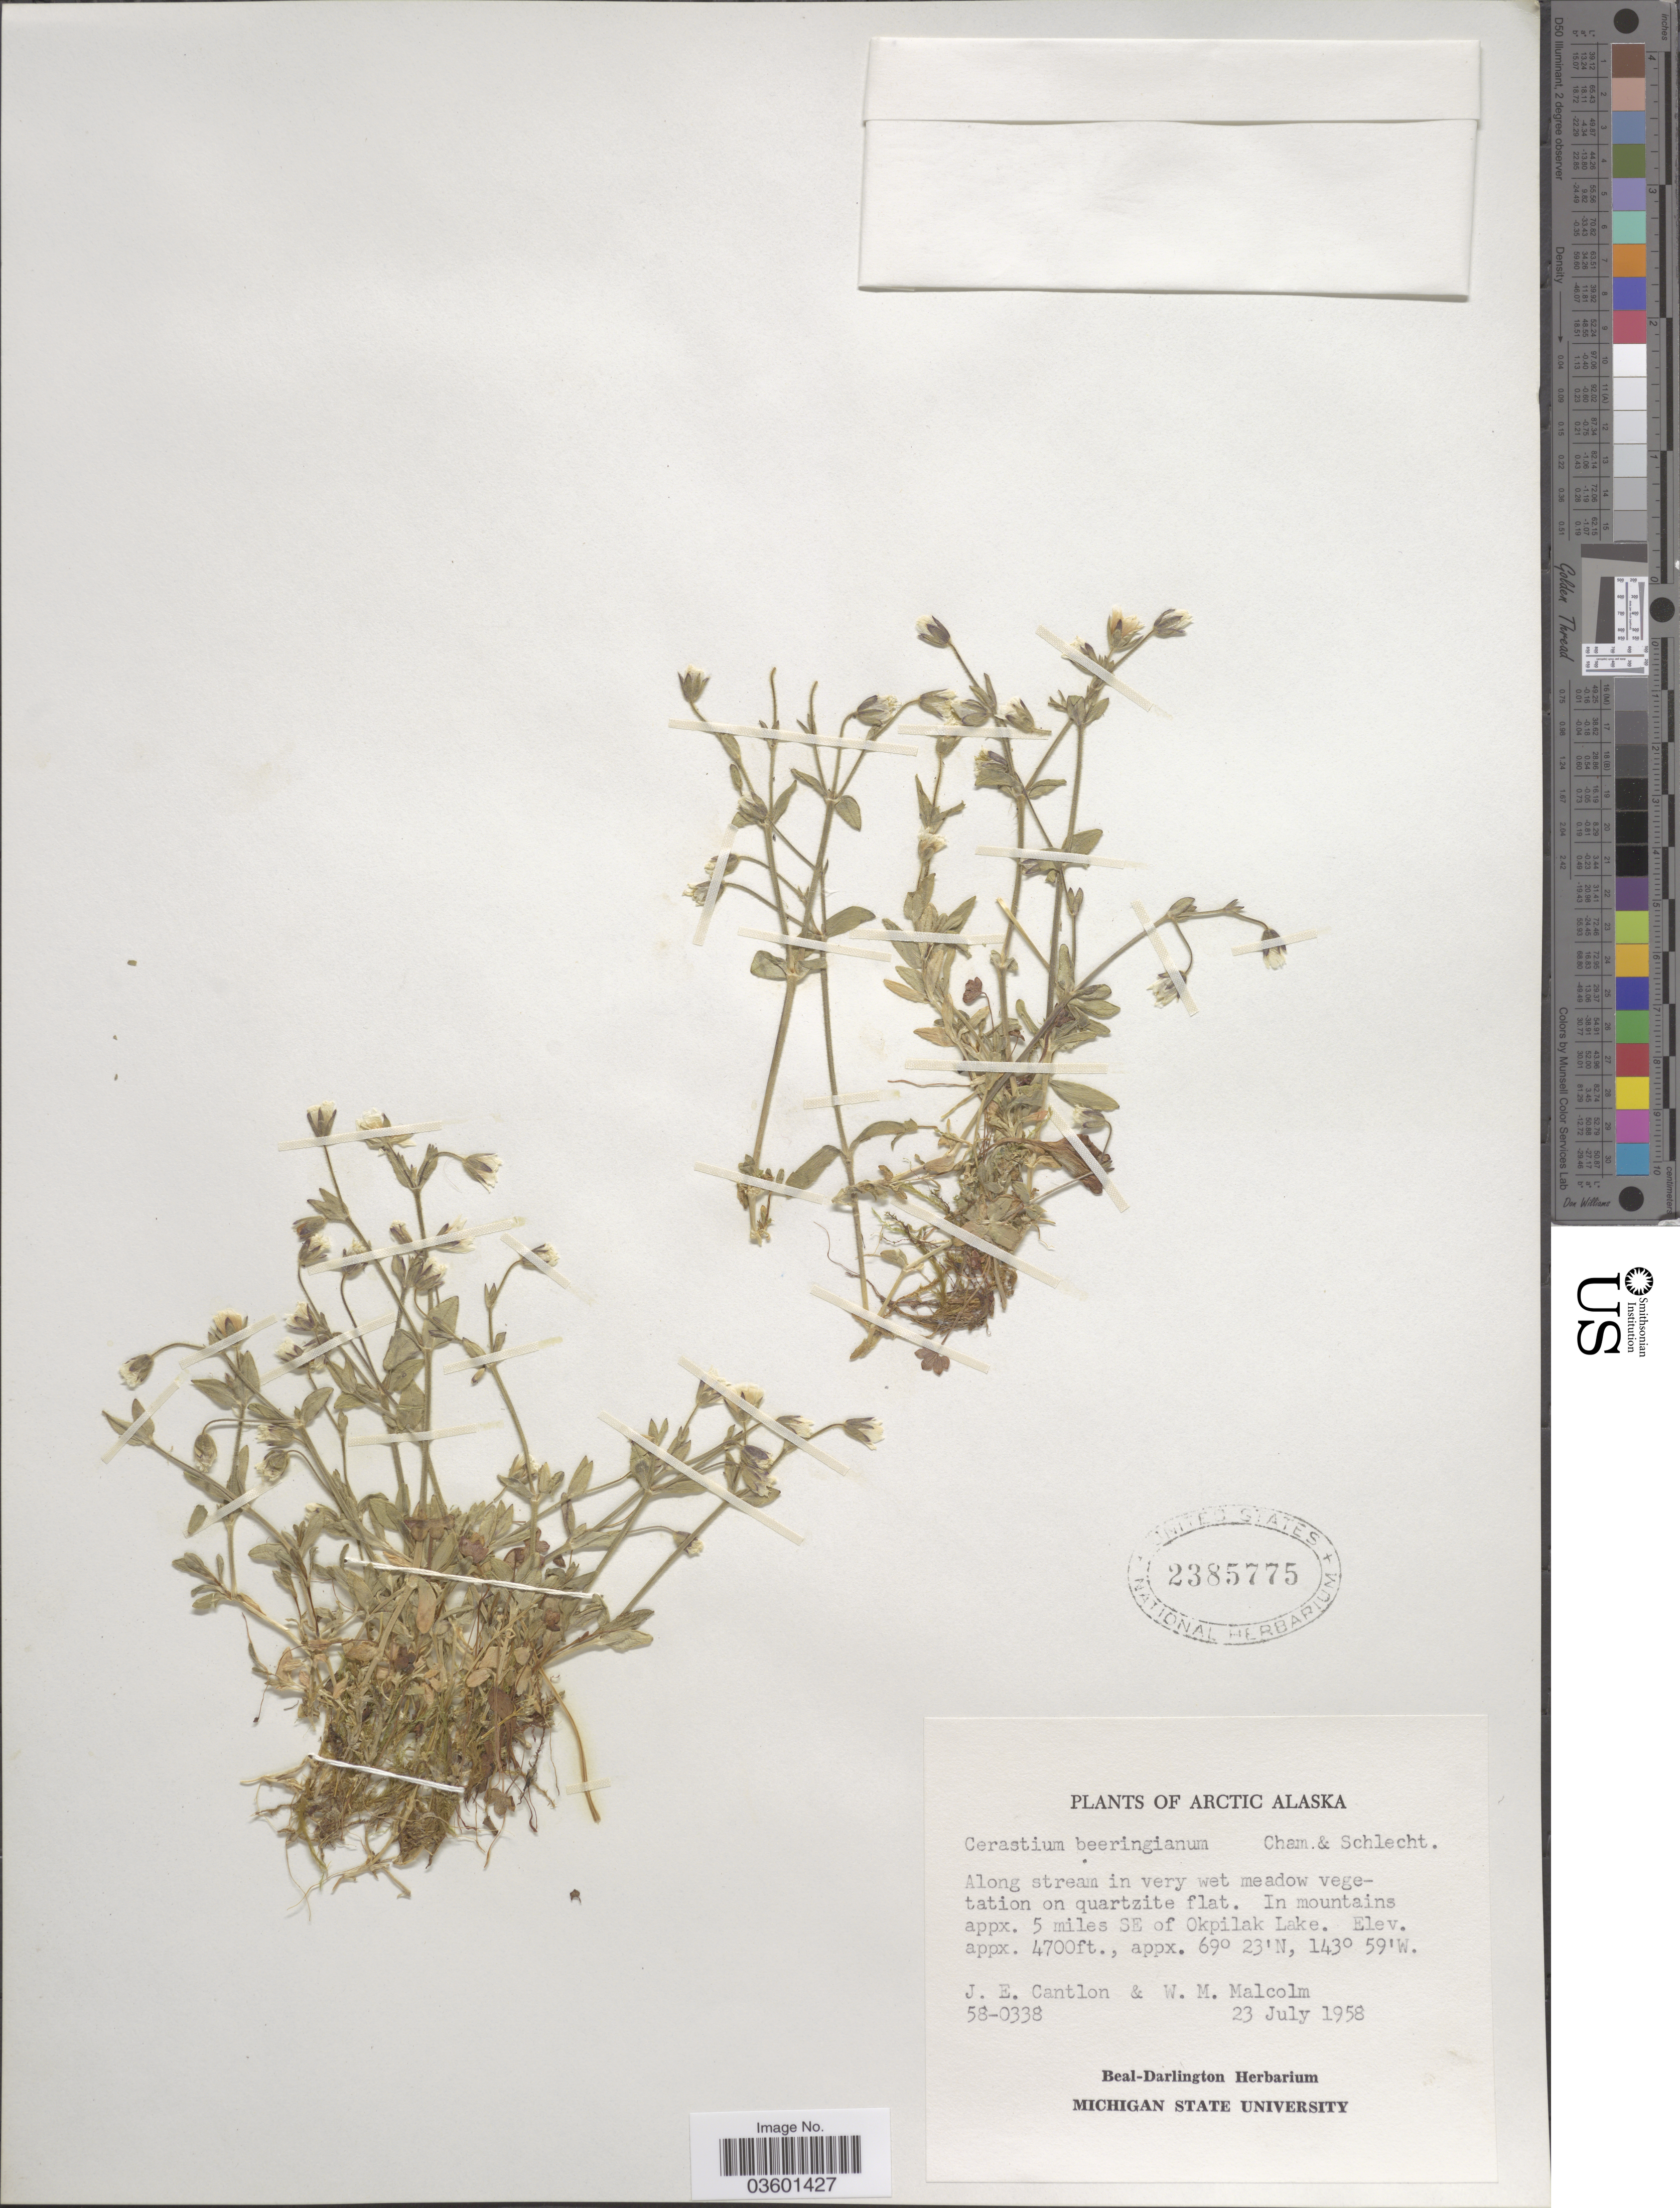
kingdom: Plantae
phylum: Tracheophyta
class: Magnoliopsida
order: Caryophyllales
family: Caryophyllaceae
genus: Cerastium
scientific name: Cerastium beeringianum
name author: Cham. & Schltdl.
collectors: J. Cantlon & W. Malcolm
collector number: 58-0338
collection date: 1958-07-23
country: United States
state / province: Alaska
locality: Arctic Alaska. In mountains appx. 5 miles SE of Okpilak Lake.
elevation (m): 1433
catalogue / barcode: US 2385775